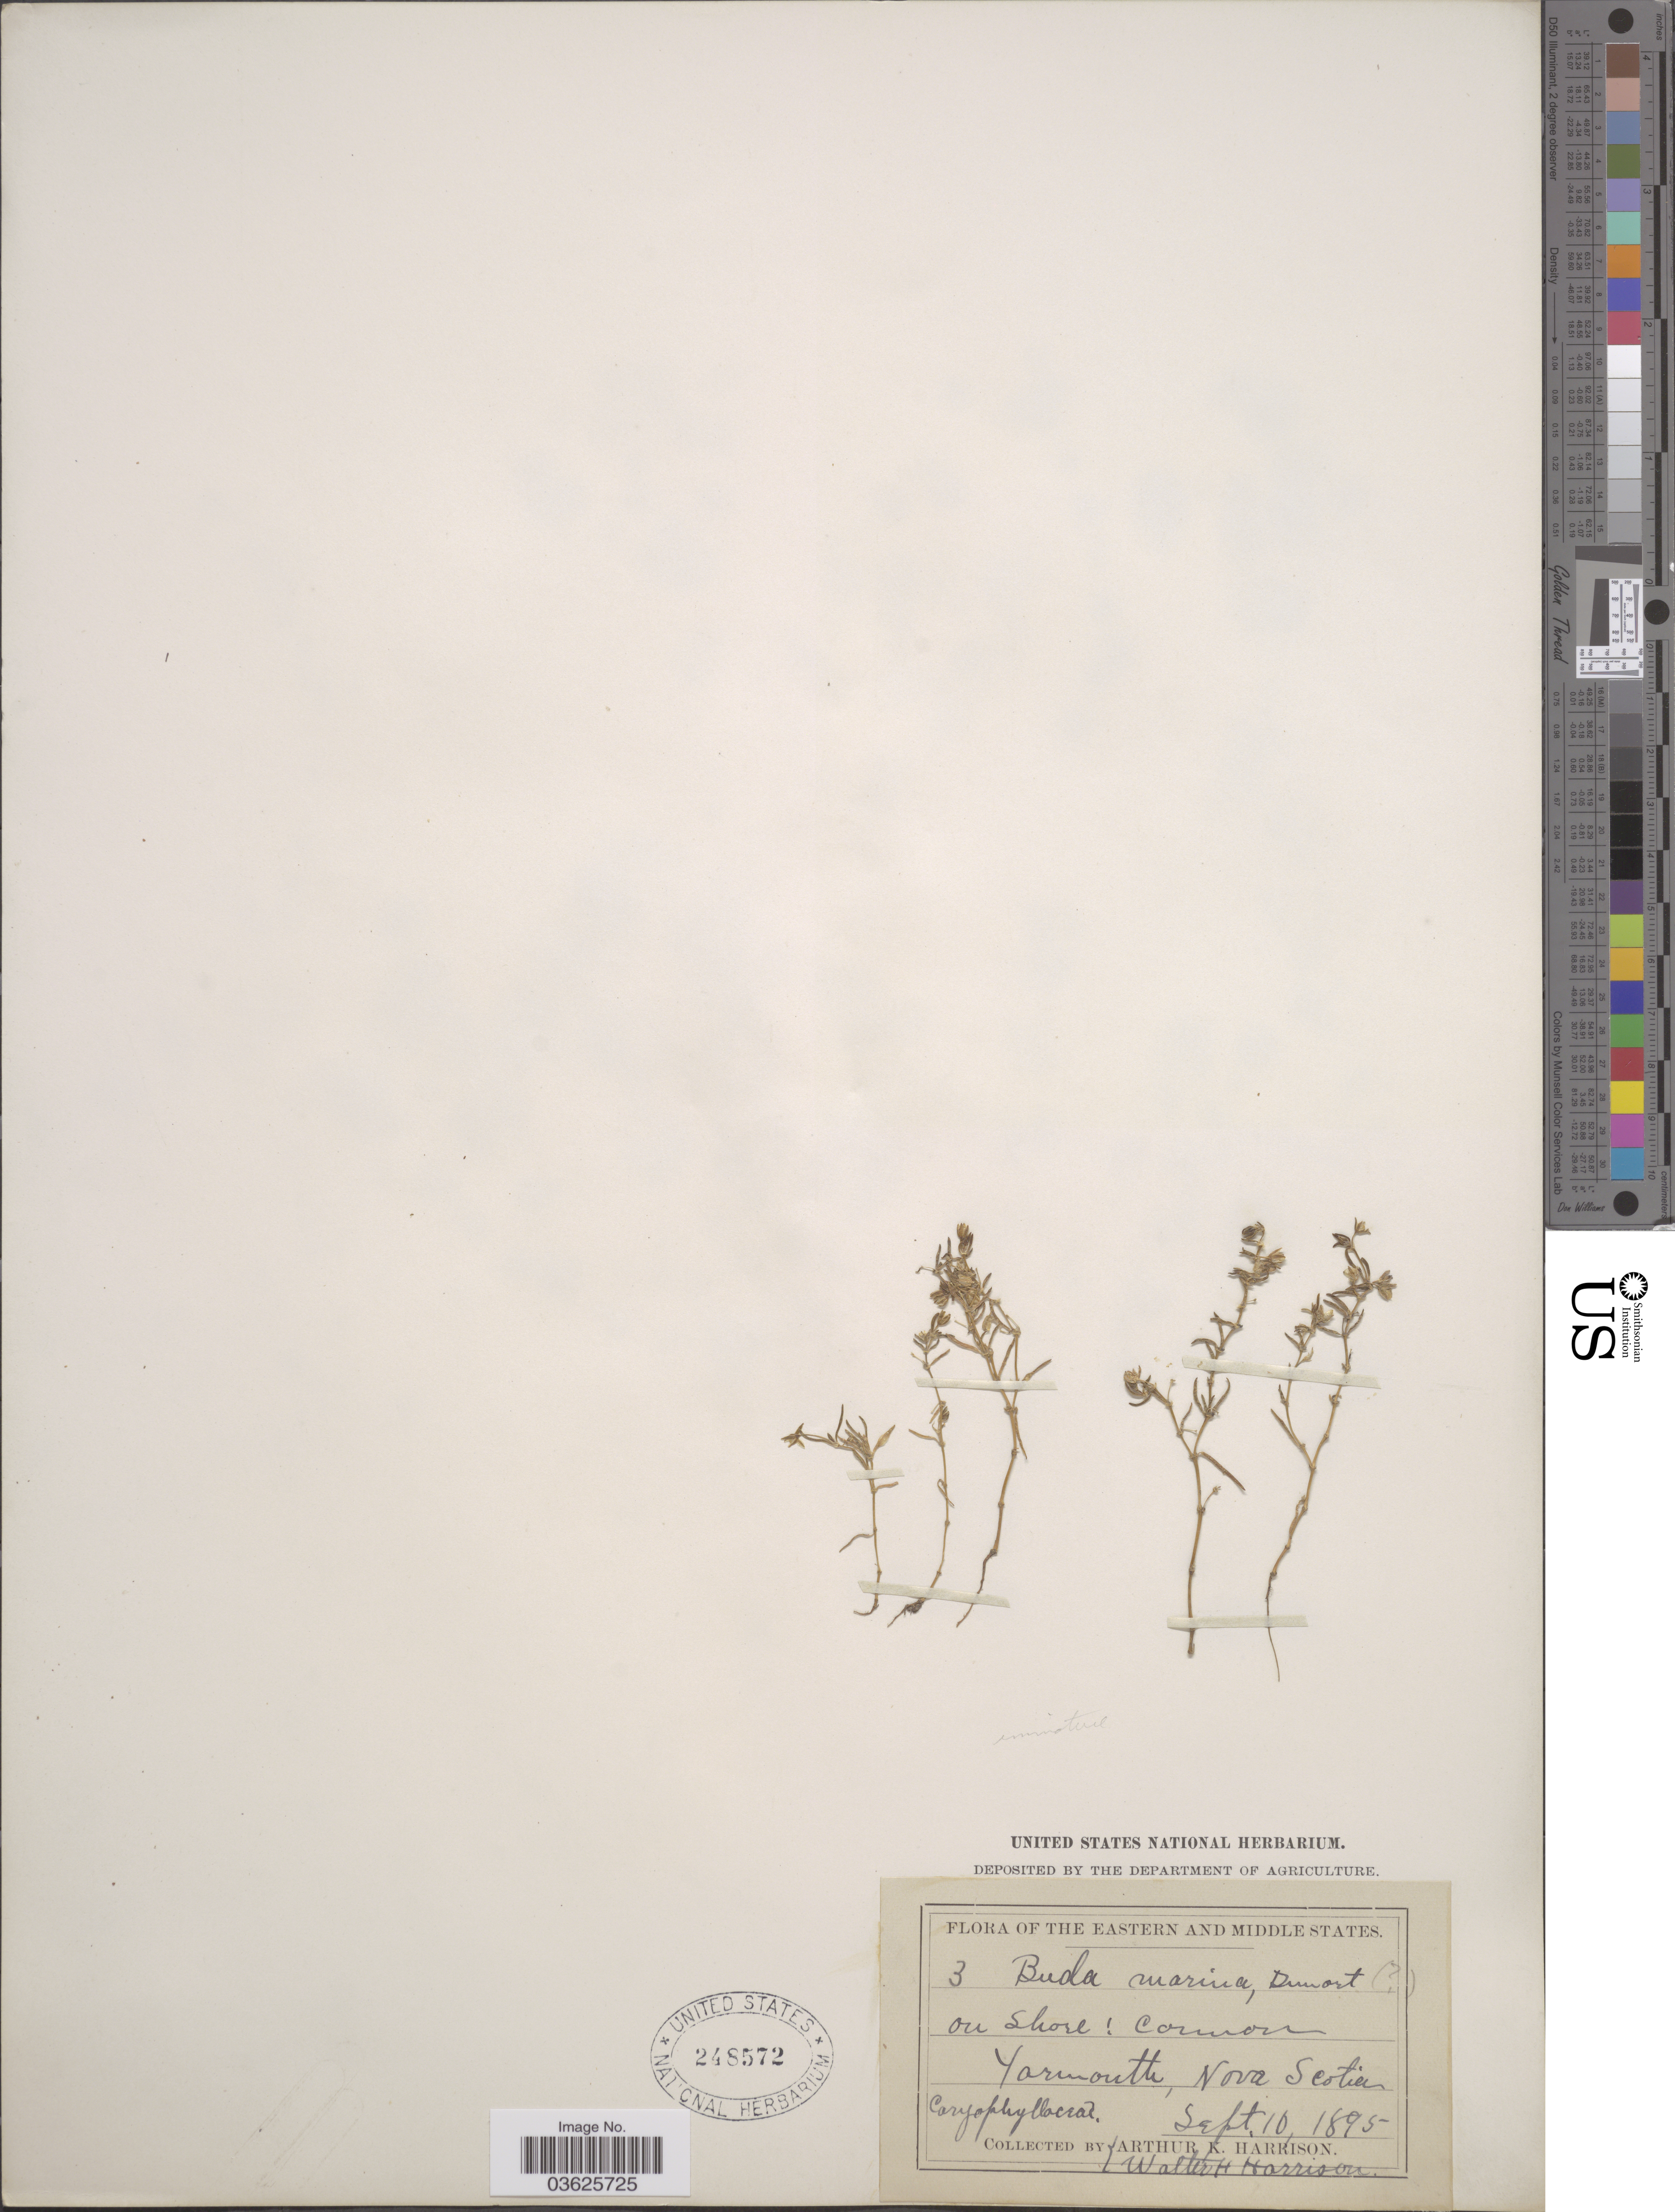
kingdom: Plantae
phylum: Tracheophyta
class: Magnoliopsida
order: Caryophyllales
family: Caryophyllaceae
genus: Spergularia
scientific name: Spergularia sp.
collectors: A. K. Harrison & W. H. Harrison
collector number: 3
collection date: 1895-09-10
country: Canada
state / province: Nova Scotia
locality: Eastern and Middle States. Yarmouth.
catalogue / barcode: US 248572